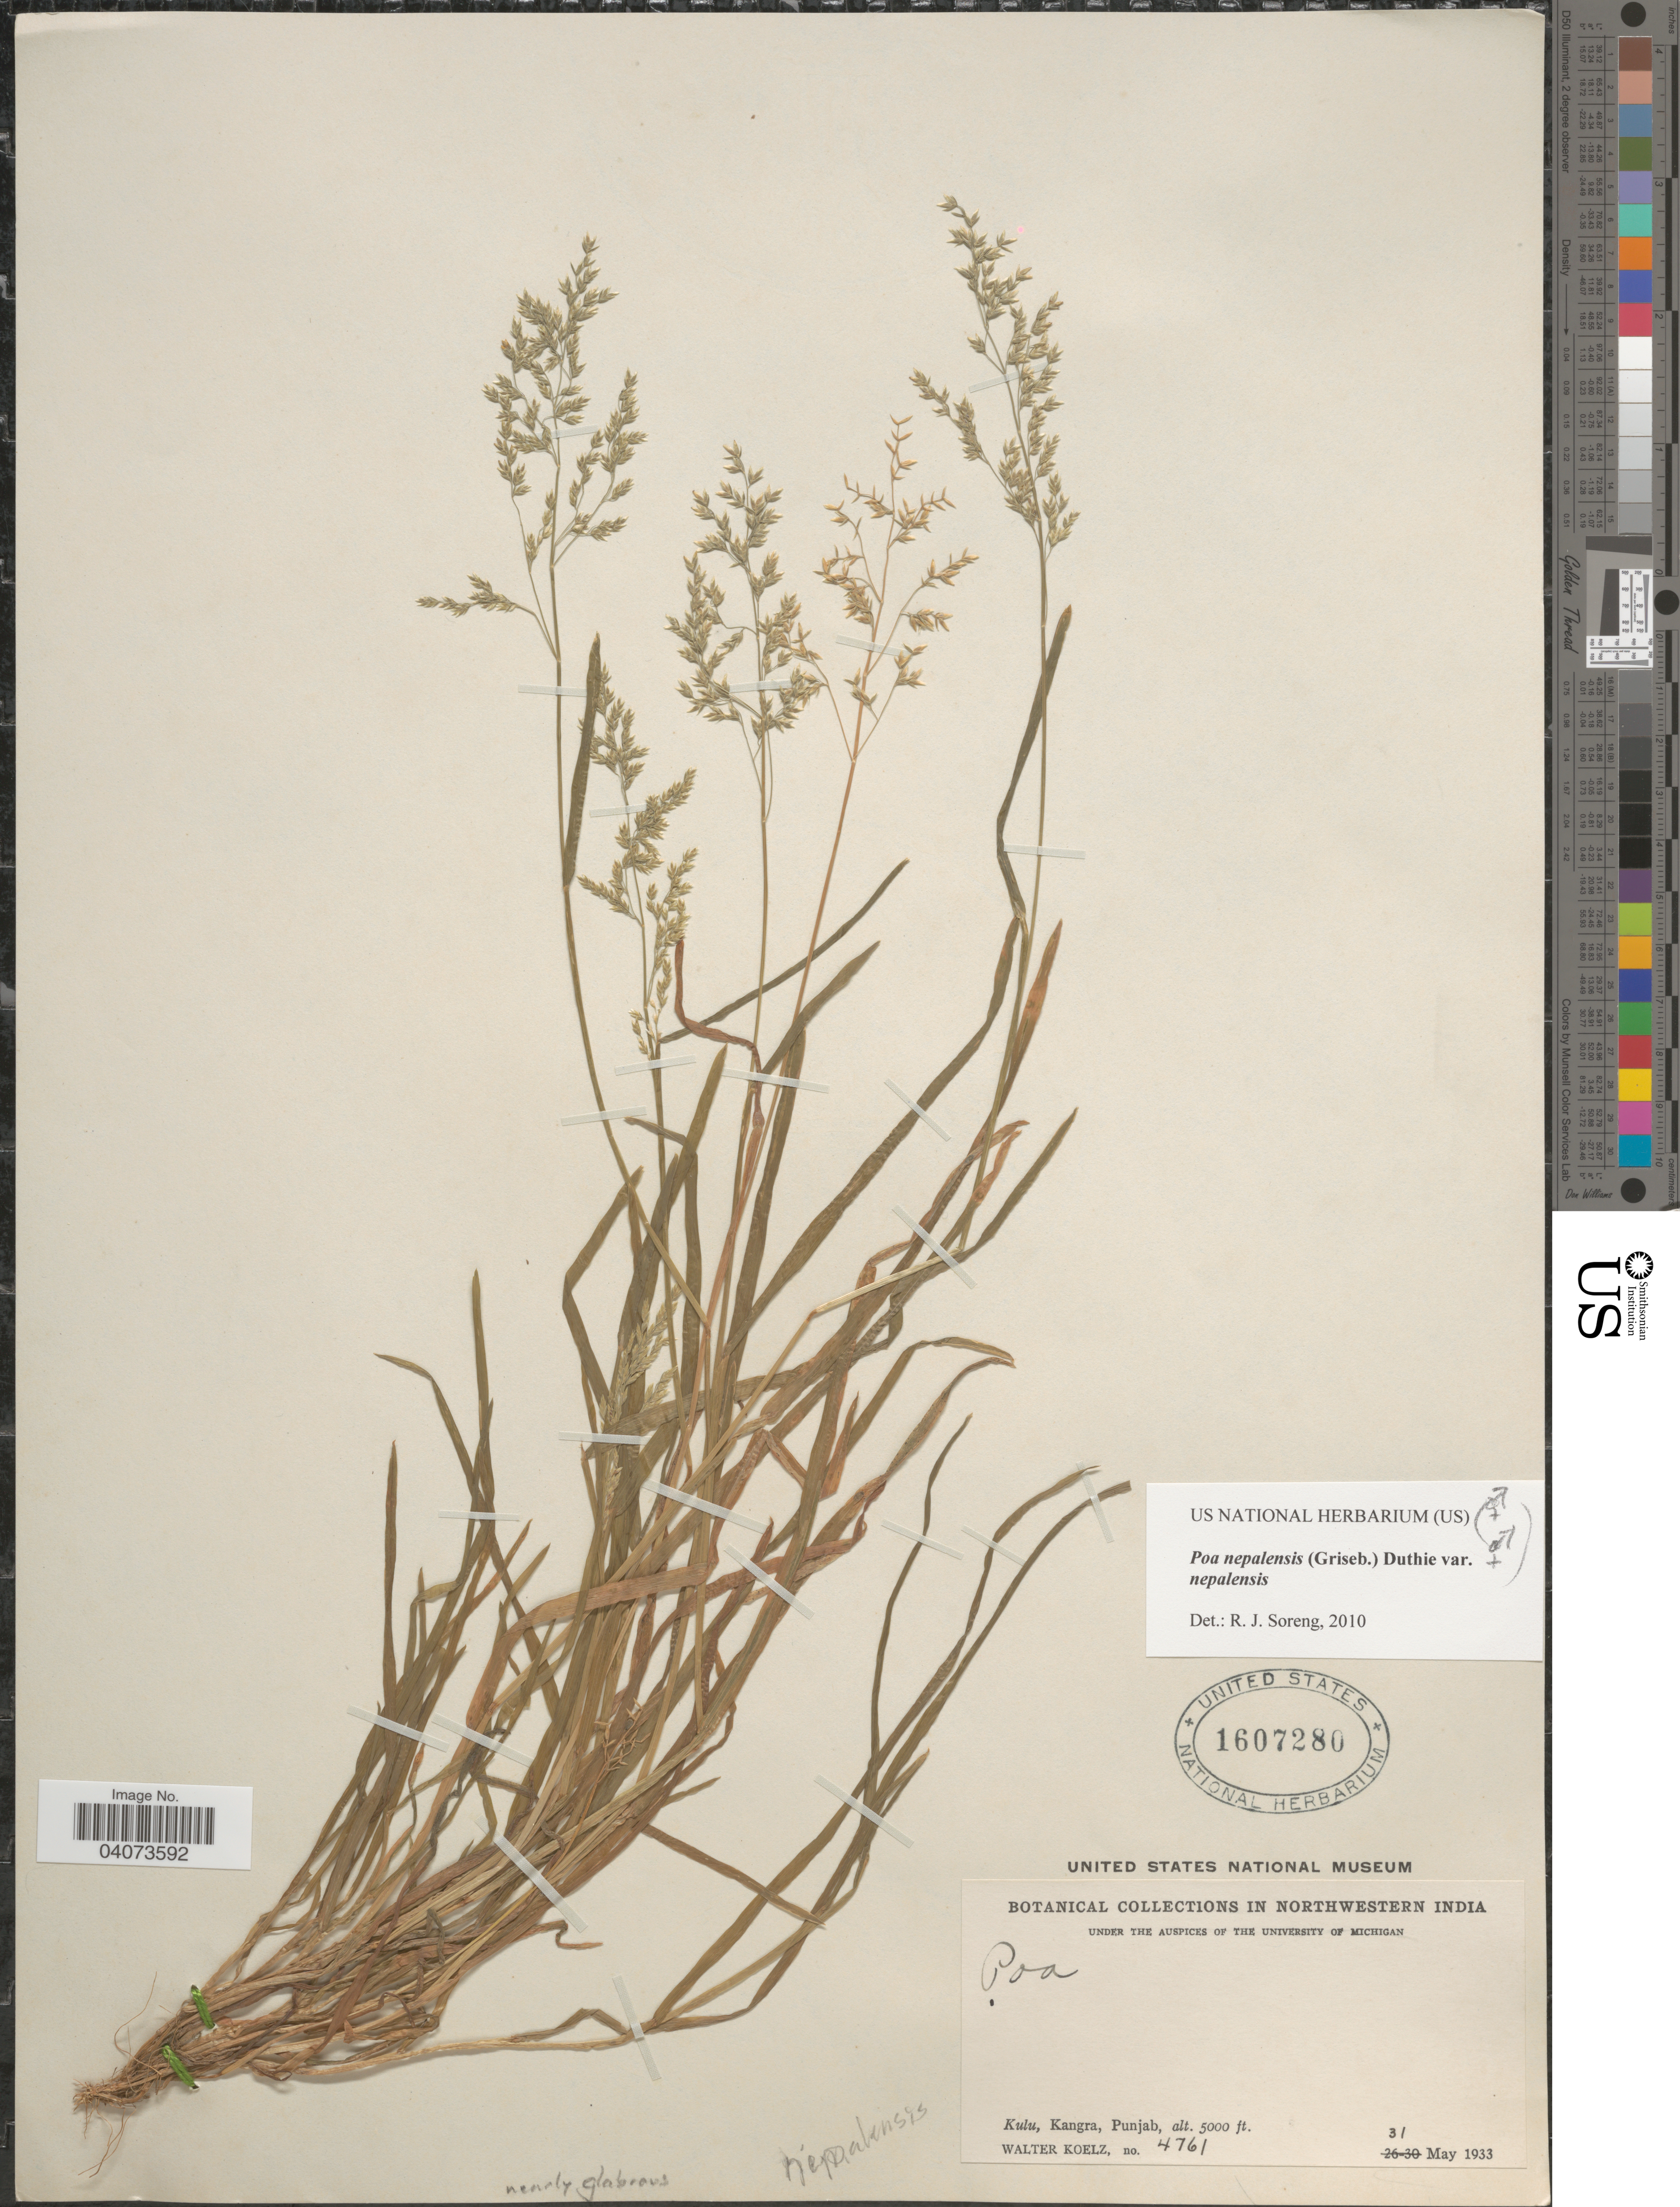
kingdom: Plantae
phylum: Tracheophyta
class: Liliopsida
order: Poales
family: Poaceae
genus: Poa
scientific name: Poa nepalensis var. nepalensis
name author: (G.C. Wall. ex Griseb.) Duthie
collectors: W. N. Koelz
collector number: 4761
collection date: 1933-05-31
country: India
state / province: Punjab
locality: Northwestern India. Kulu, Kangra.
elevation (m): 1524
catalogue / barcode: US 1607280